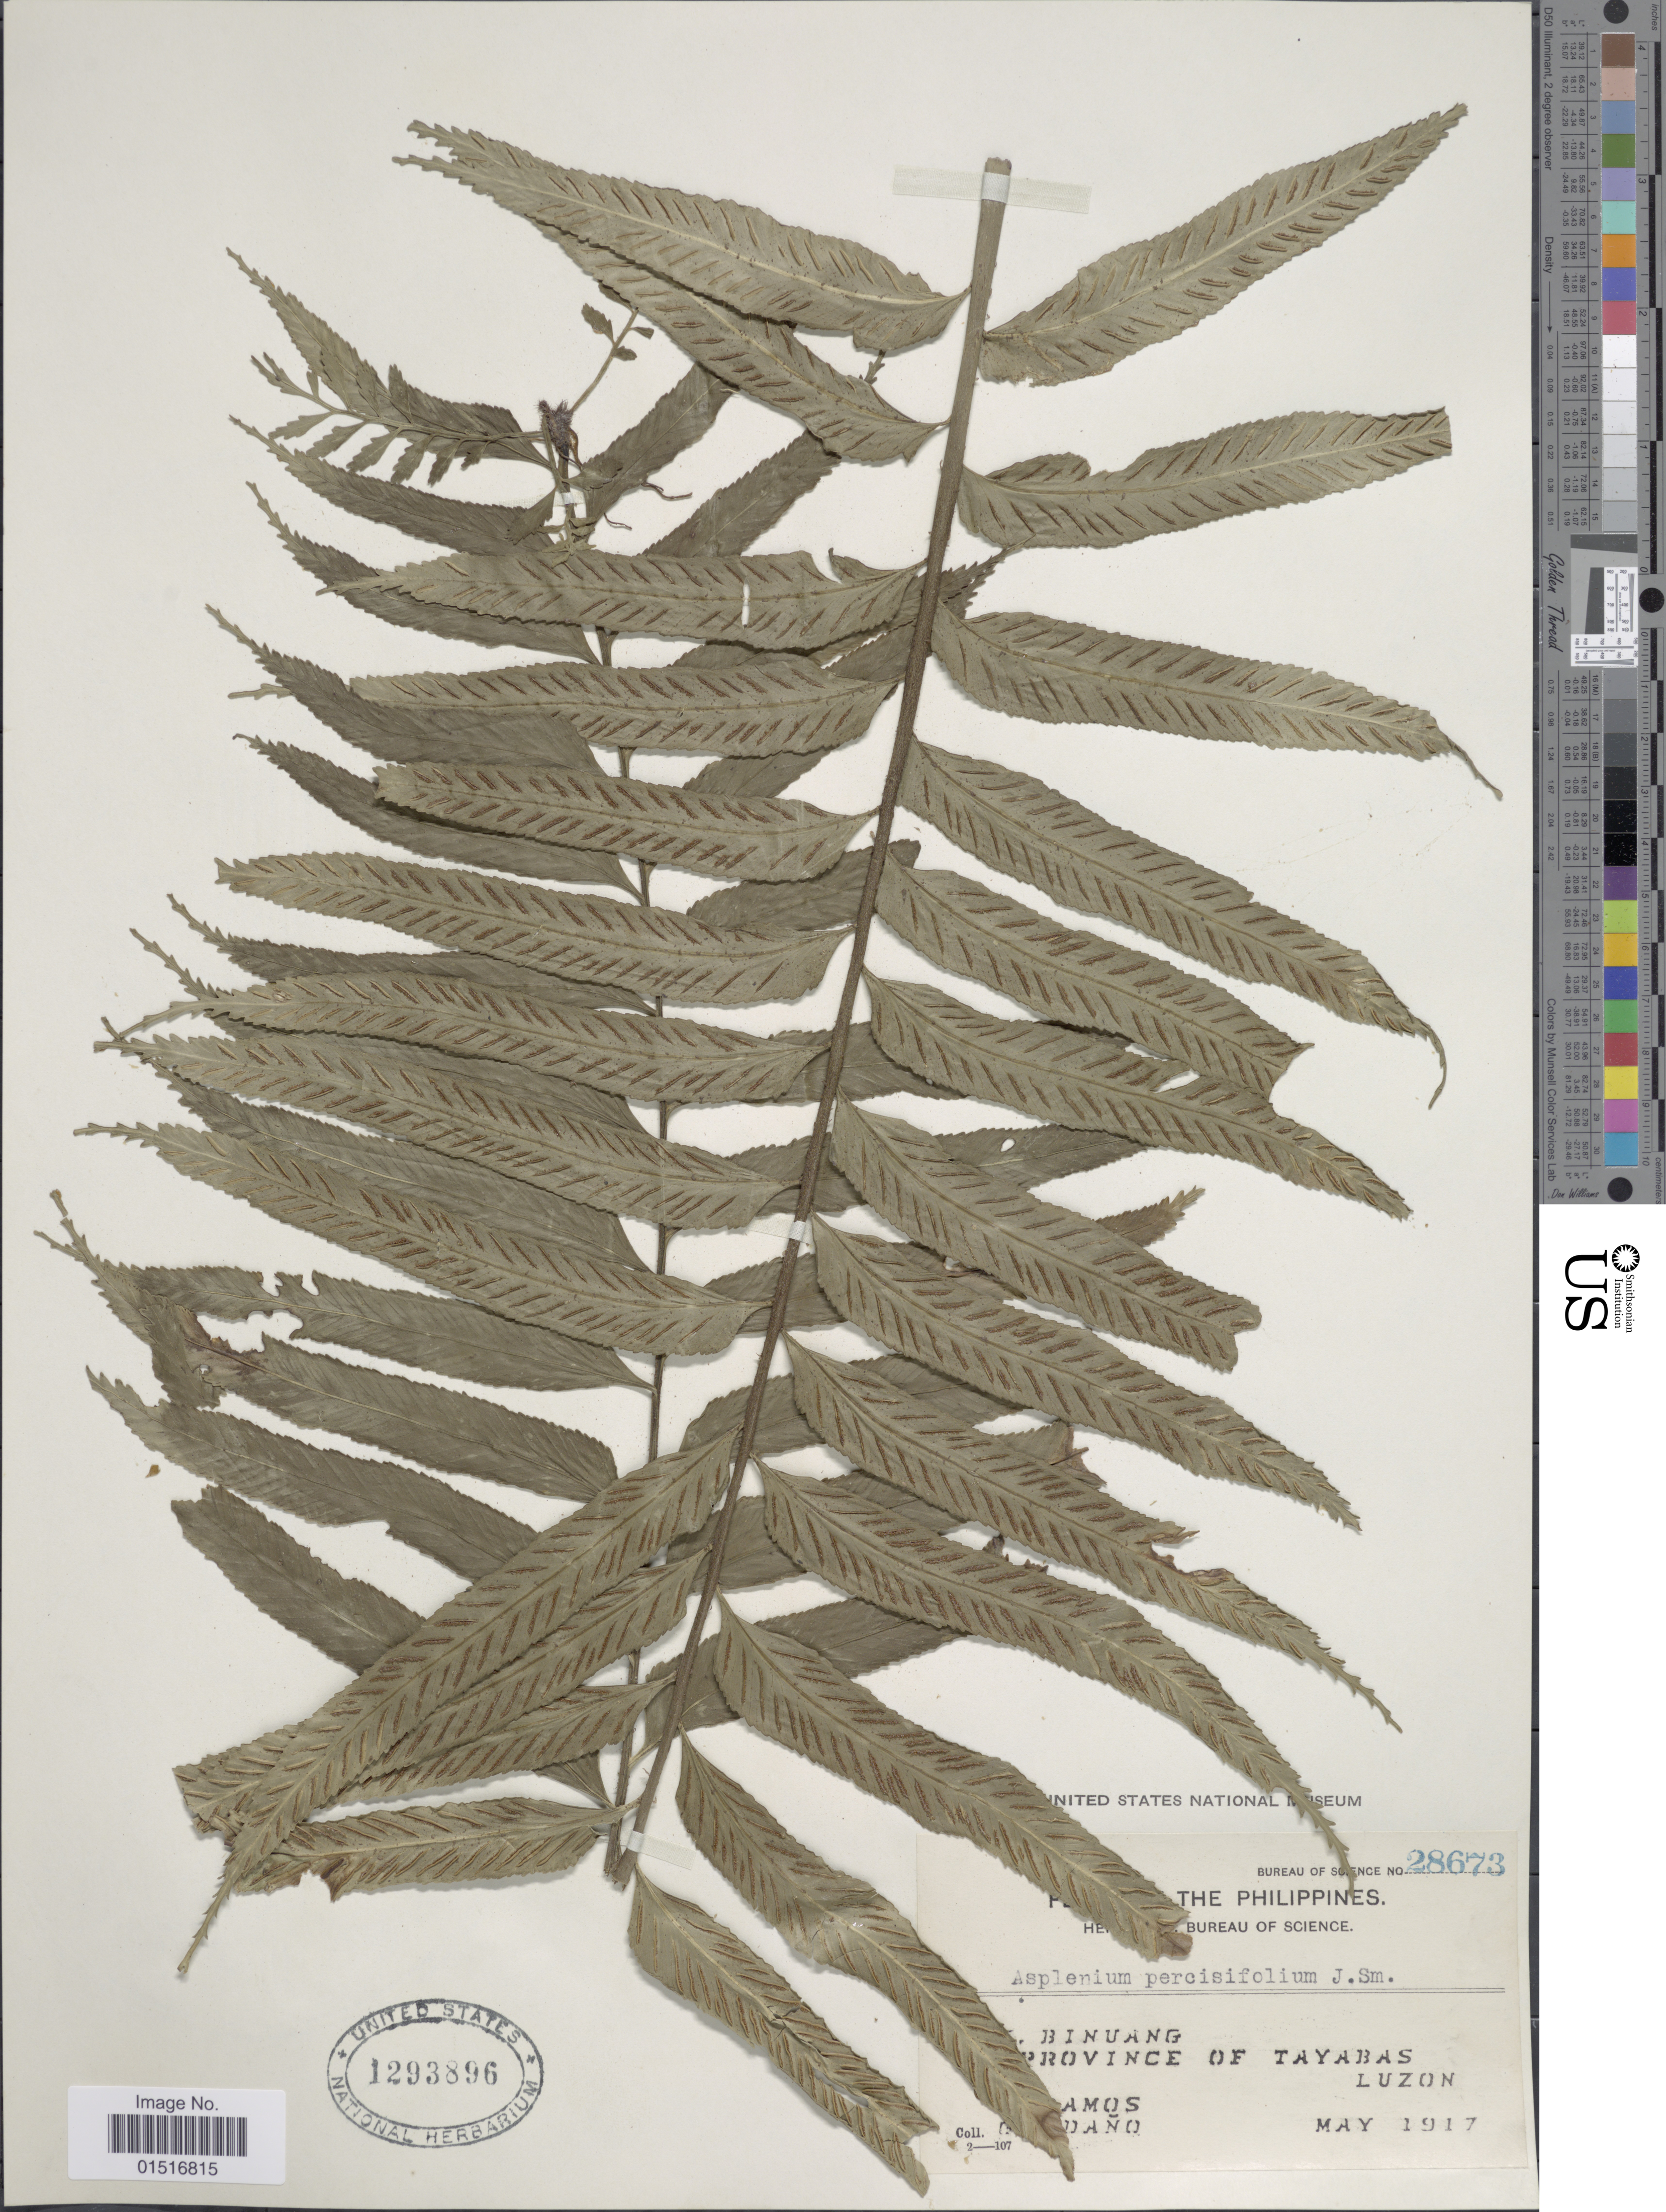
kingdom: Plantae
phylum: Tracheophyta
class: Polypodiopsida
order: Polypodiales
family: Aspleniaceae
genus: Asplenium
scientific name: Asplenium persicifolium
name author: J. Sm. ex Mett.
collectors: -. Ramos & G. Edaño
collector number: Bureau of Sc!ence 28673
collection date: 1917-05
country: Philippines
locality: [illegible text] Binuang. [illegible text]Rovince of Tayabas. Luzon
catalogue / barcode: US 1293896